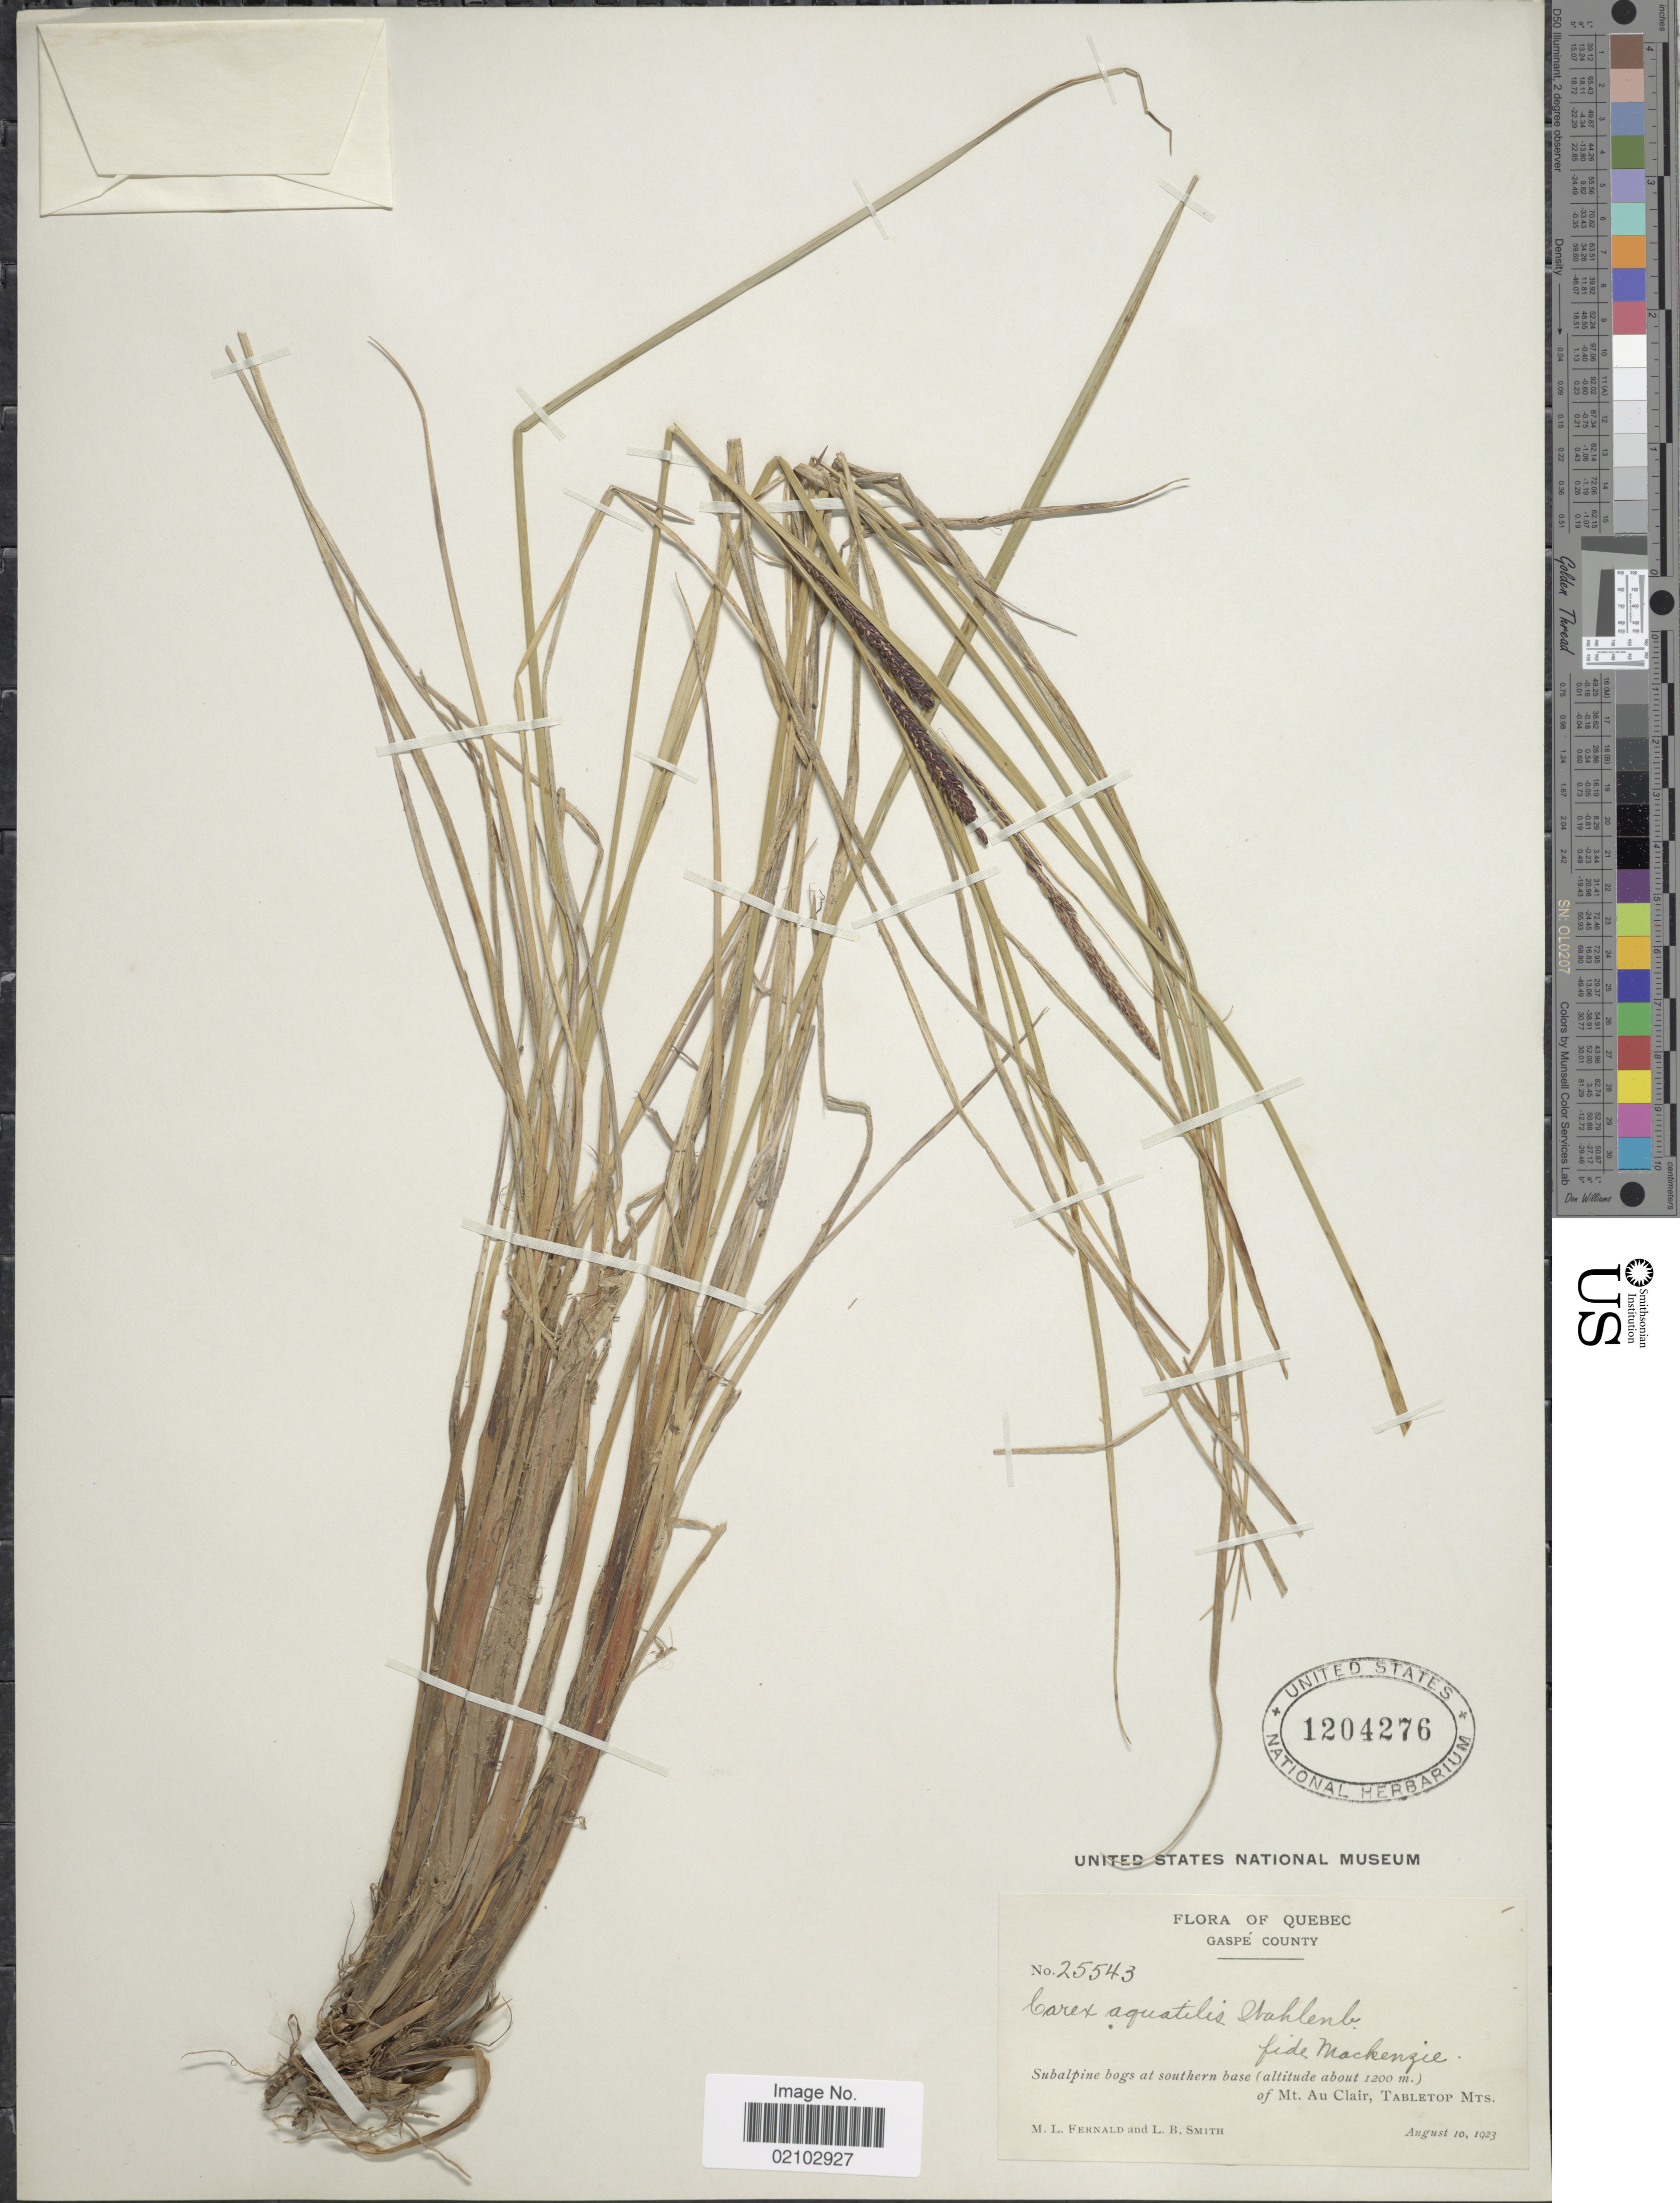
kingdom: Plantae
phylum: Tracheophyta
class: Liliopsida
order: Poales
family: Cyperaceae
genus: Carex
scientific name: Carex aquatilis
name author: Wahlenb.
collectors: M. L. Fernald & L. Smith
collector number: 25543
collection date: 1923-08-10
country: Canada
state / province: Quebec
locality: Gaspe County, fide Mackenzie, subalpine bogs at southern base of Mt. Au Clair, Tabletop Mts.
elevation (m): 1200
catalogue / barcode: US 1204276